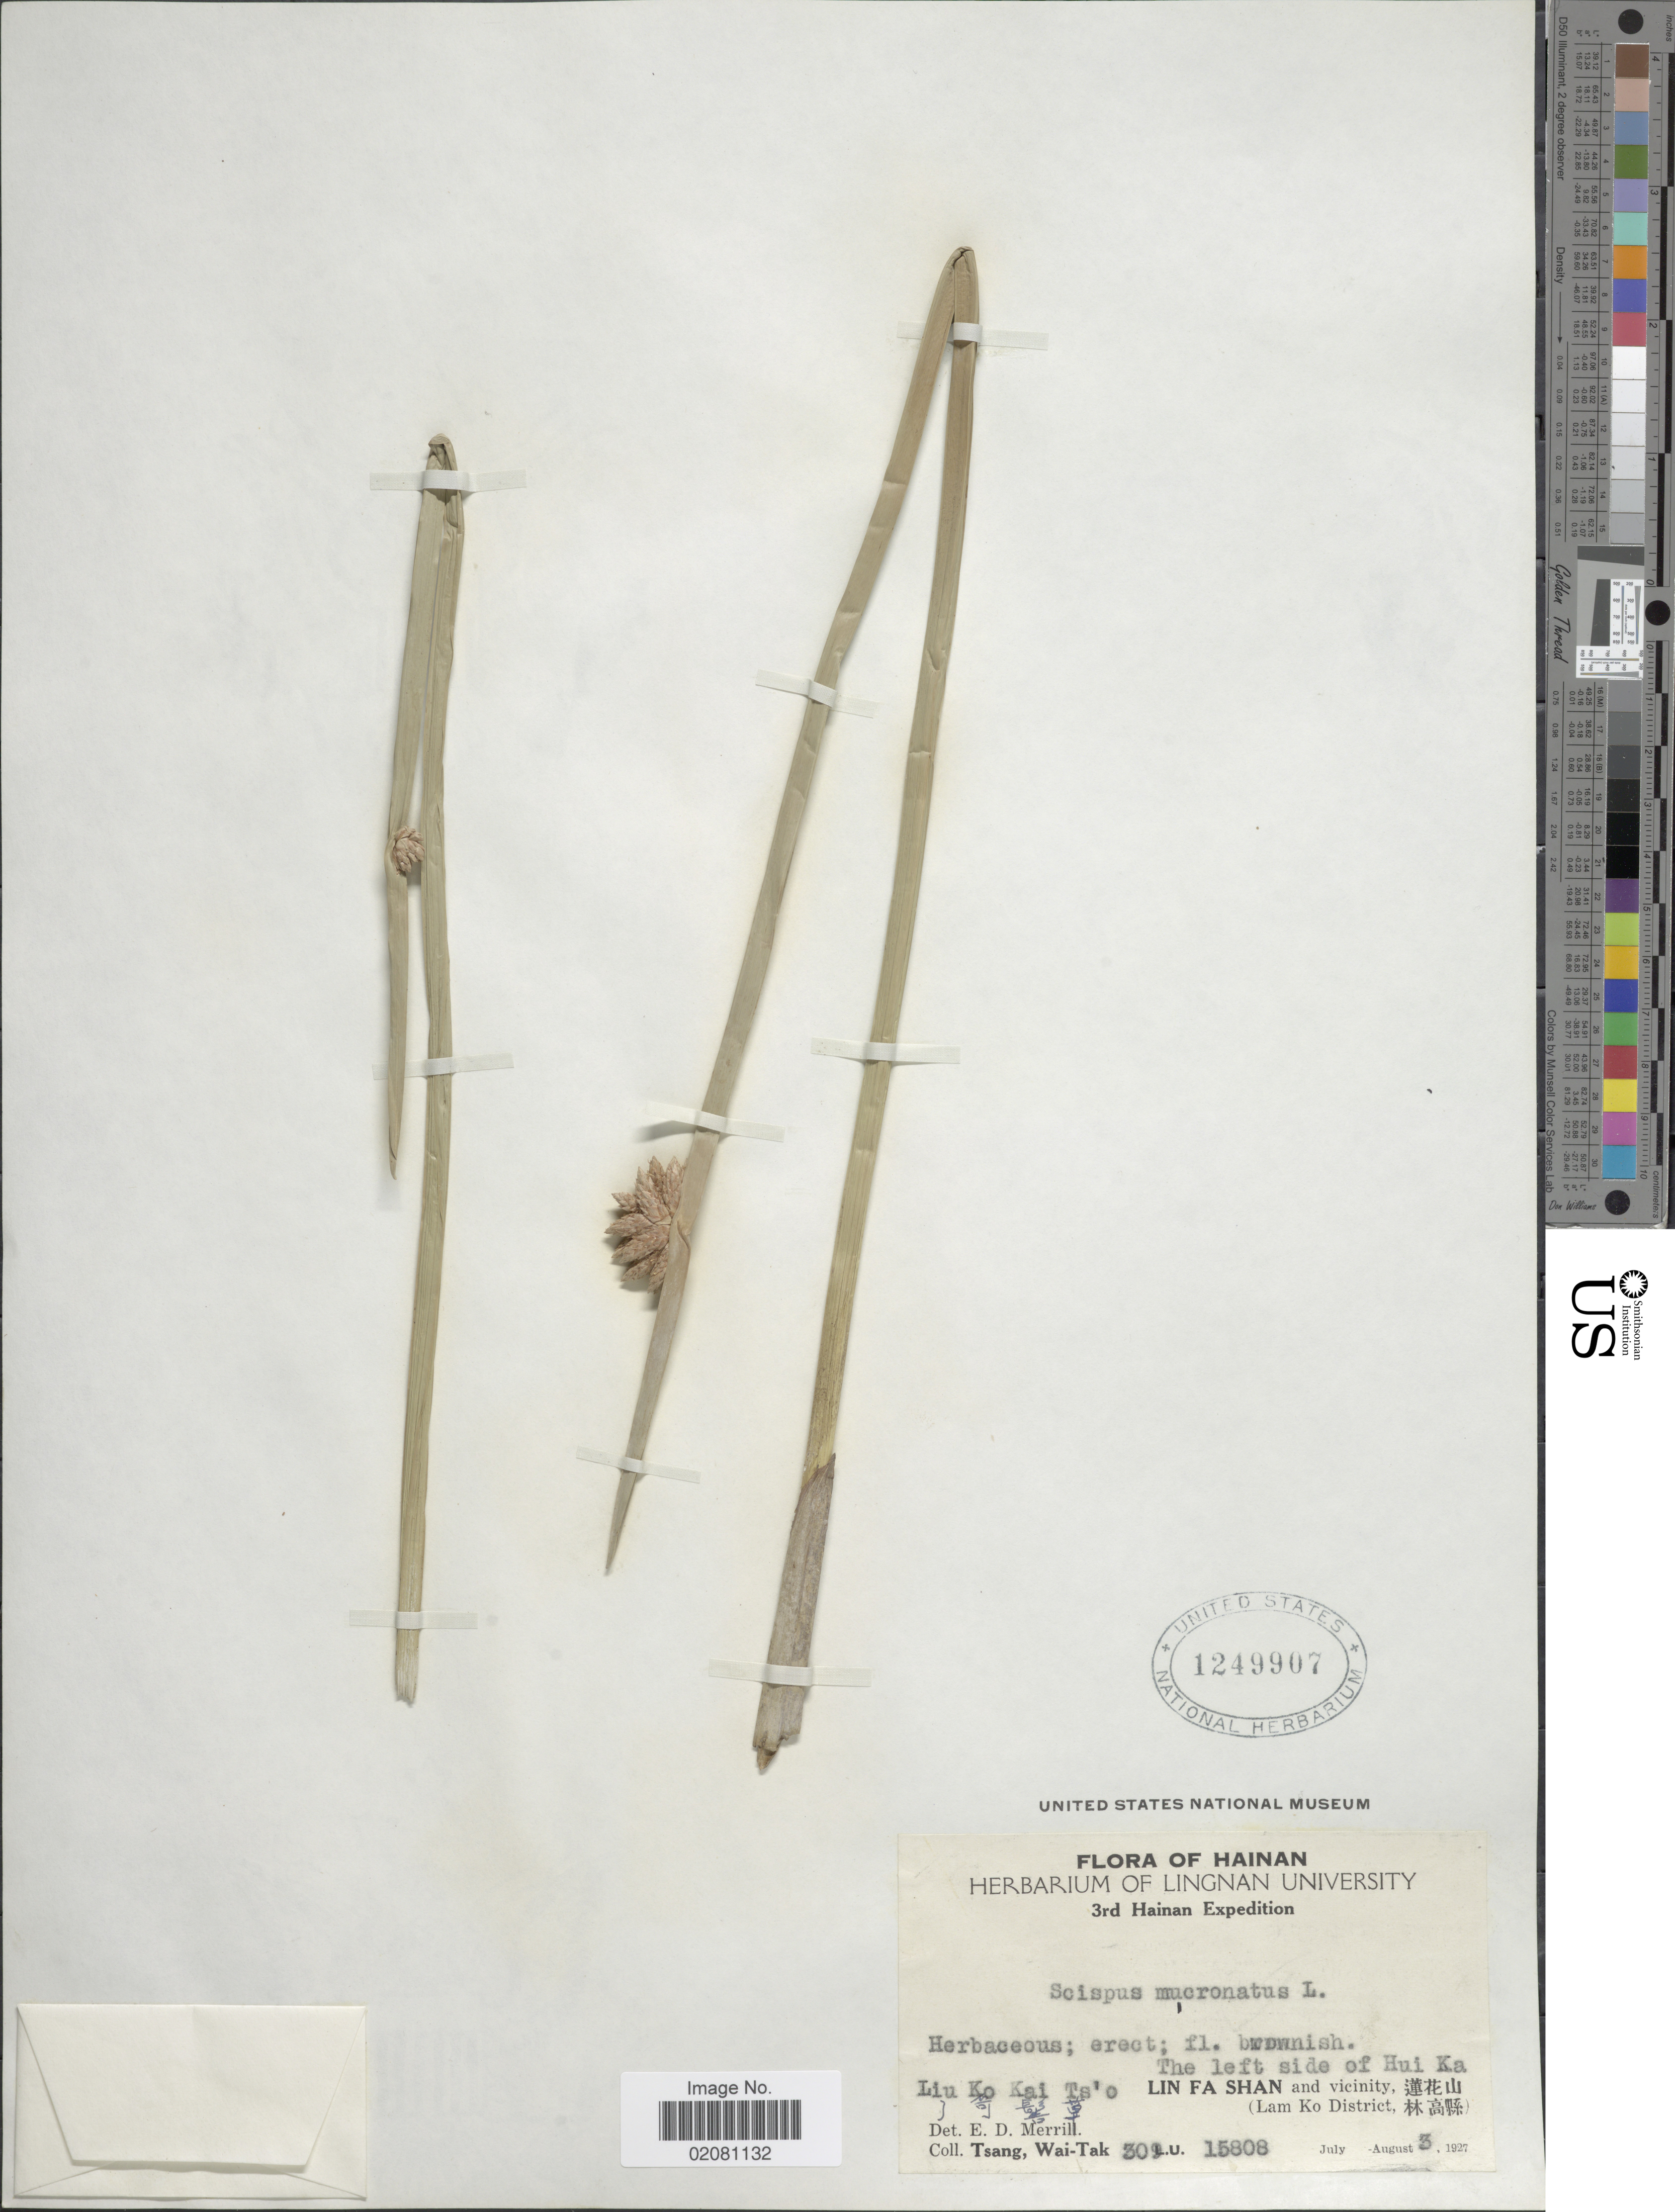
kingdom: Plantae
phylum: Tracheophyta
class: Liliopsida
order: Poales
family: Cyperaceae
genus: Schoenoplectus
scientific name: Schoenoplectus mucronatus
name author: (L.) Palla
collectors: W. T. Tsang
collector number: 309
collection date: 1927-08-03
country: China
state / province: Hainan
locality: Hainan, The left side of Hui Ka, Lin Fa Shan and vicinity (Lam Ko District)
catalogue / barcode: US 1249907